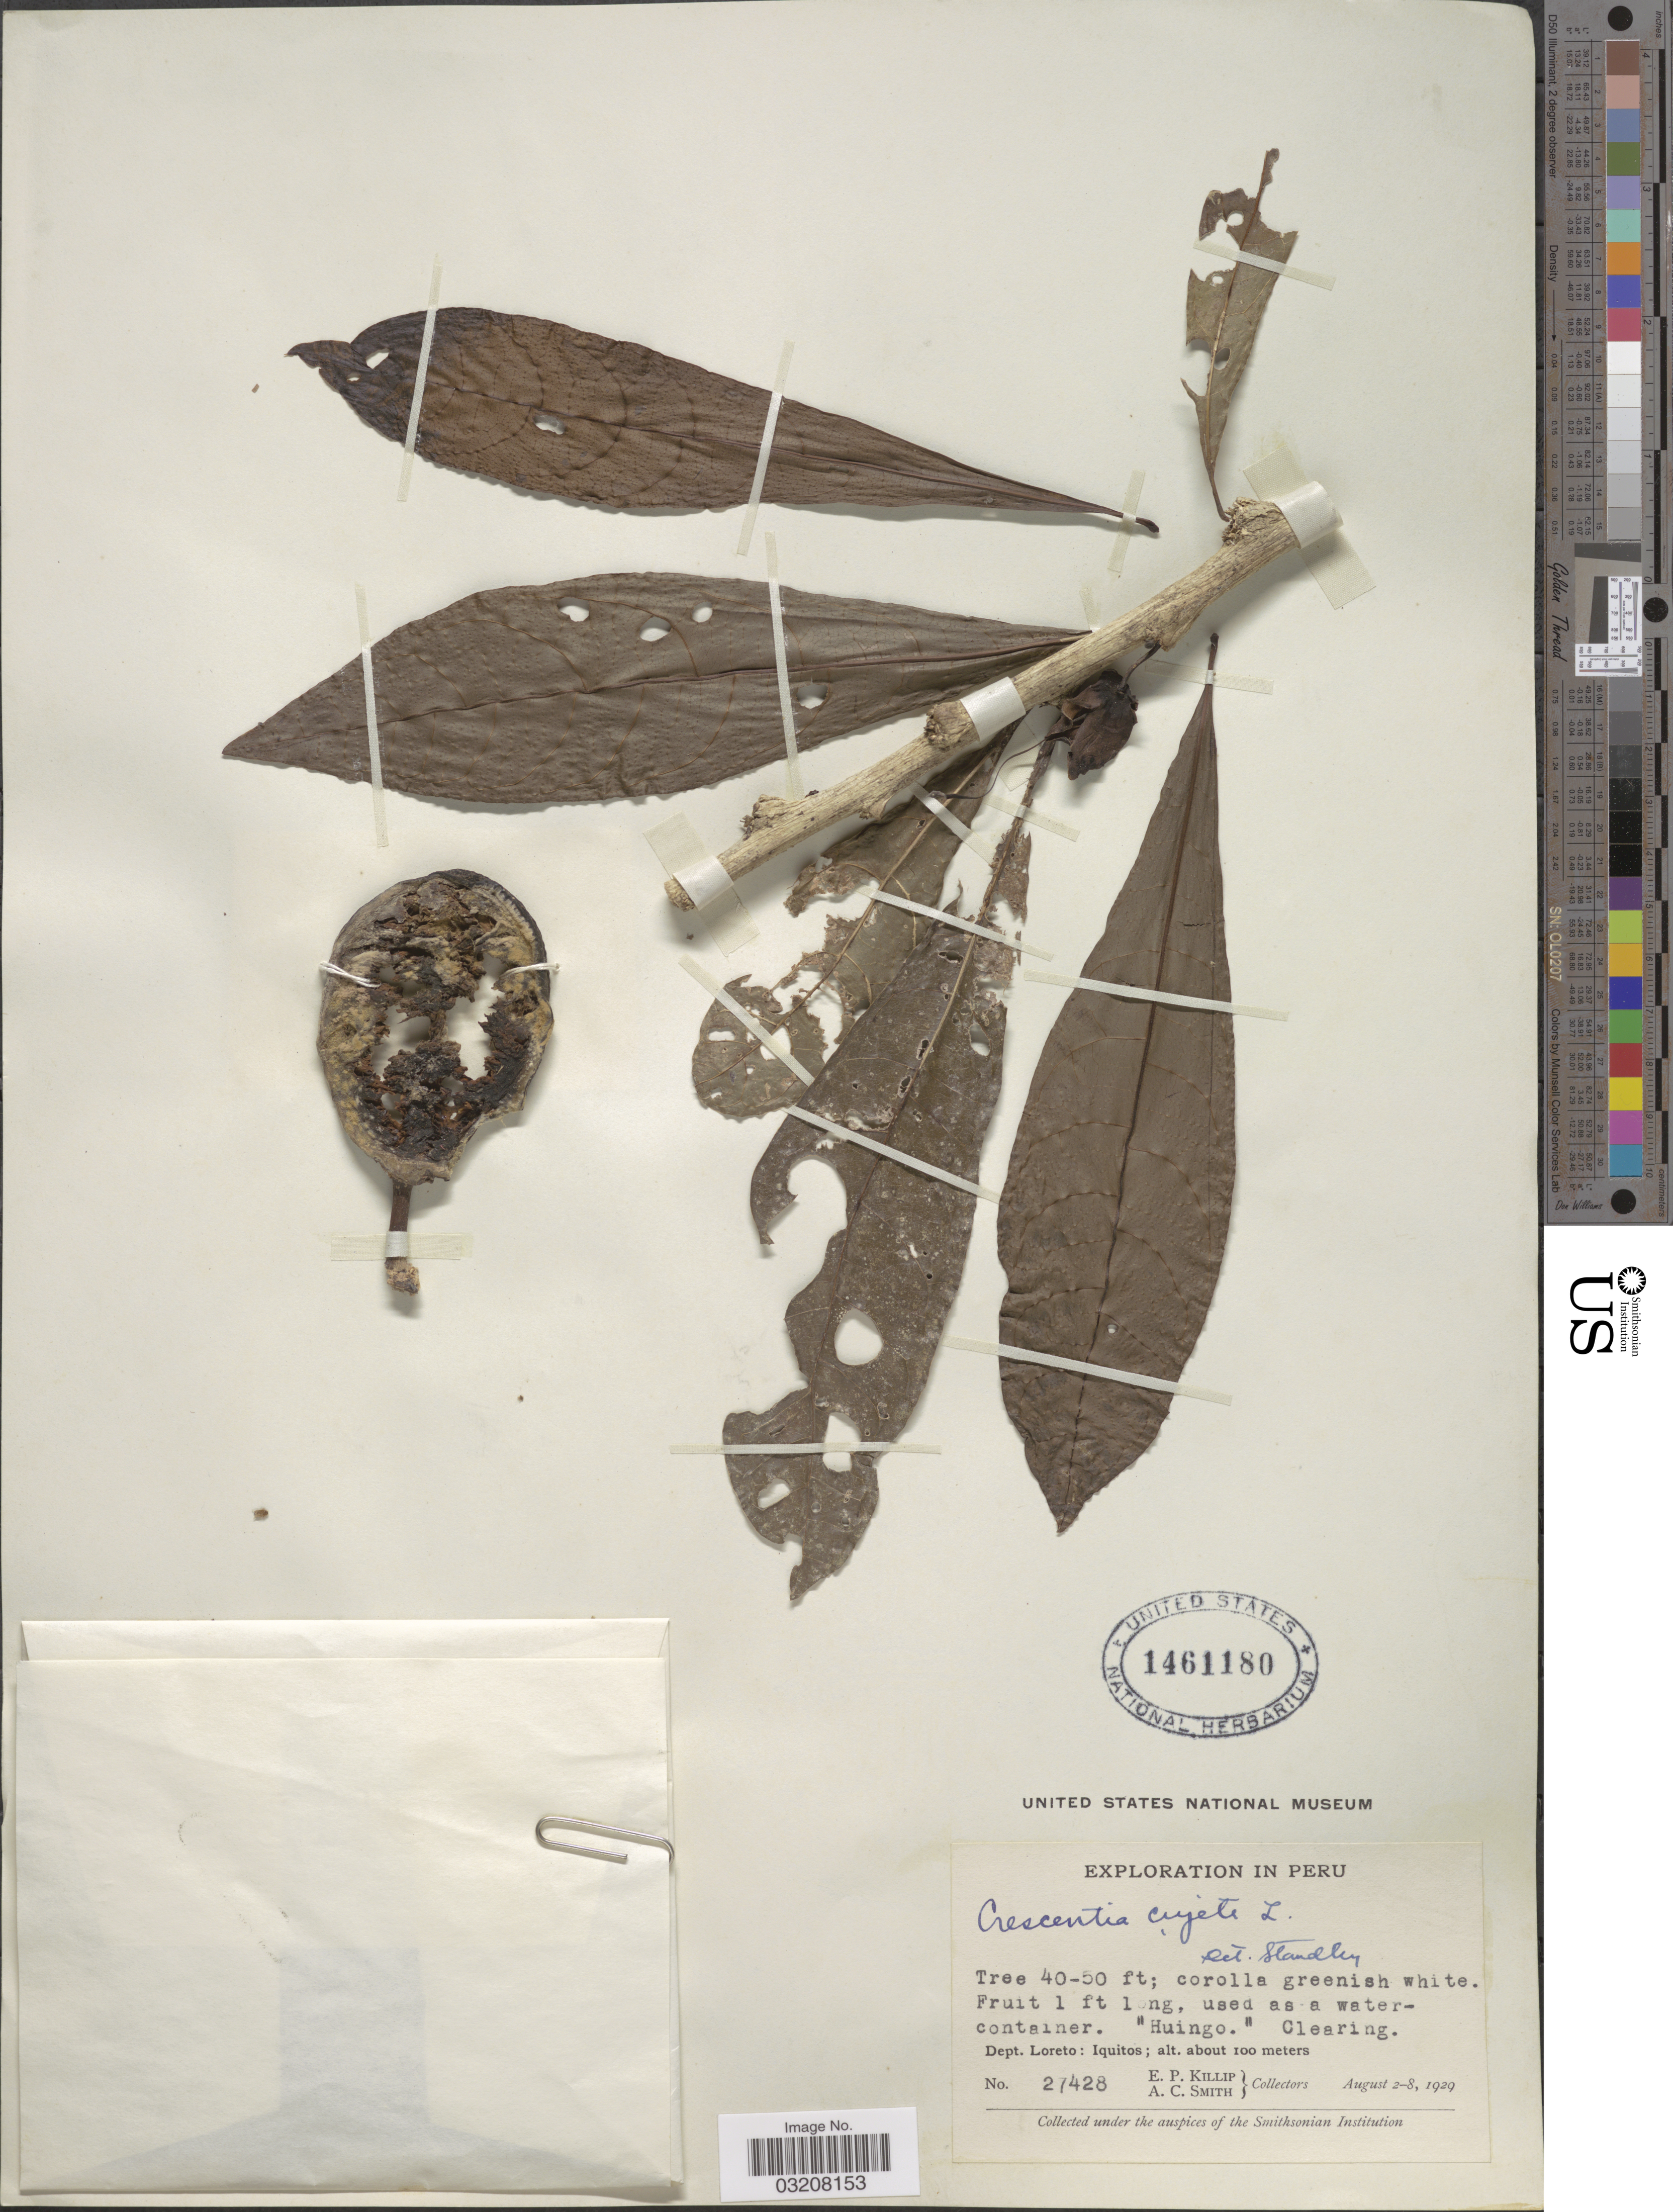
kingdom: Plantae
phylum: Tracheophyta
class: Magnoliopsida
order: Lamiales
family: Bignoniaceae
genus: Crescentia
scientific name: Crescentia cujete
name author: L.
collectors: E. P. Killip & A. C. Smith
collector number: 27428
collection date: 1929-08-02/1929-08-08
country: Peru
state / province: Loreto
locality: Dept. Loreto: Iquitos.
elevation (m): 100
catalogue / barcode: US 1461180